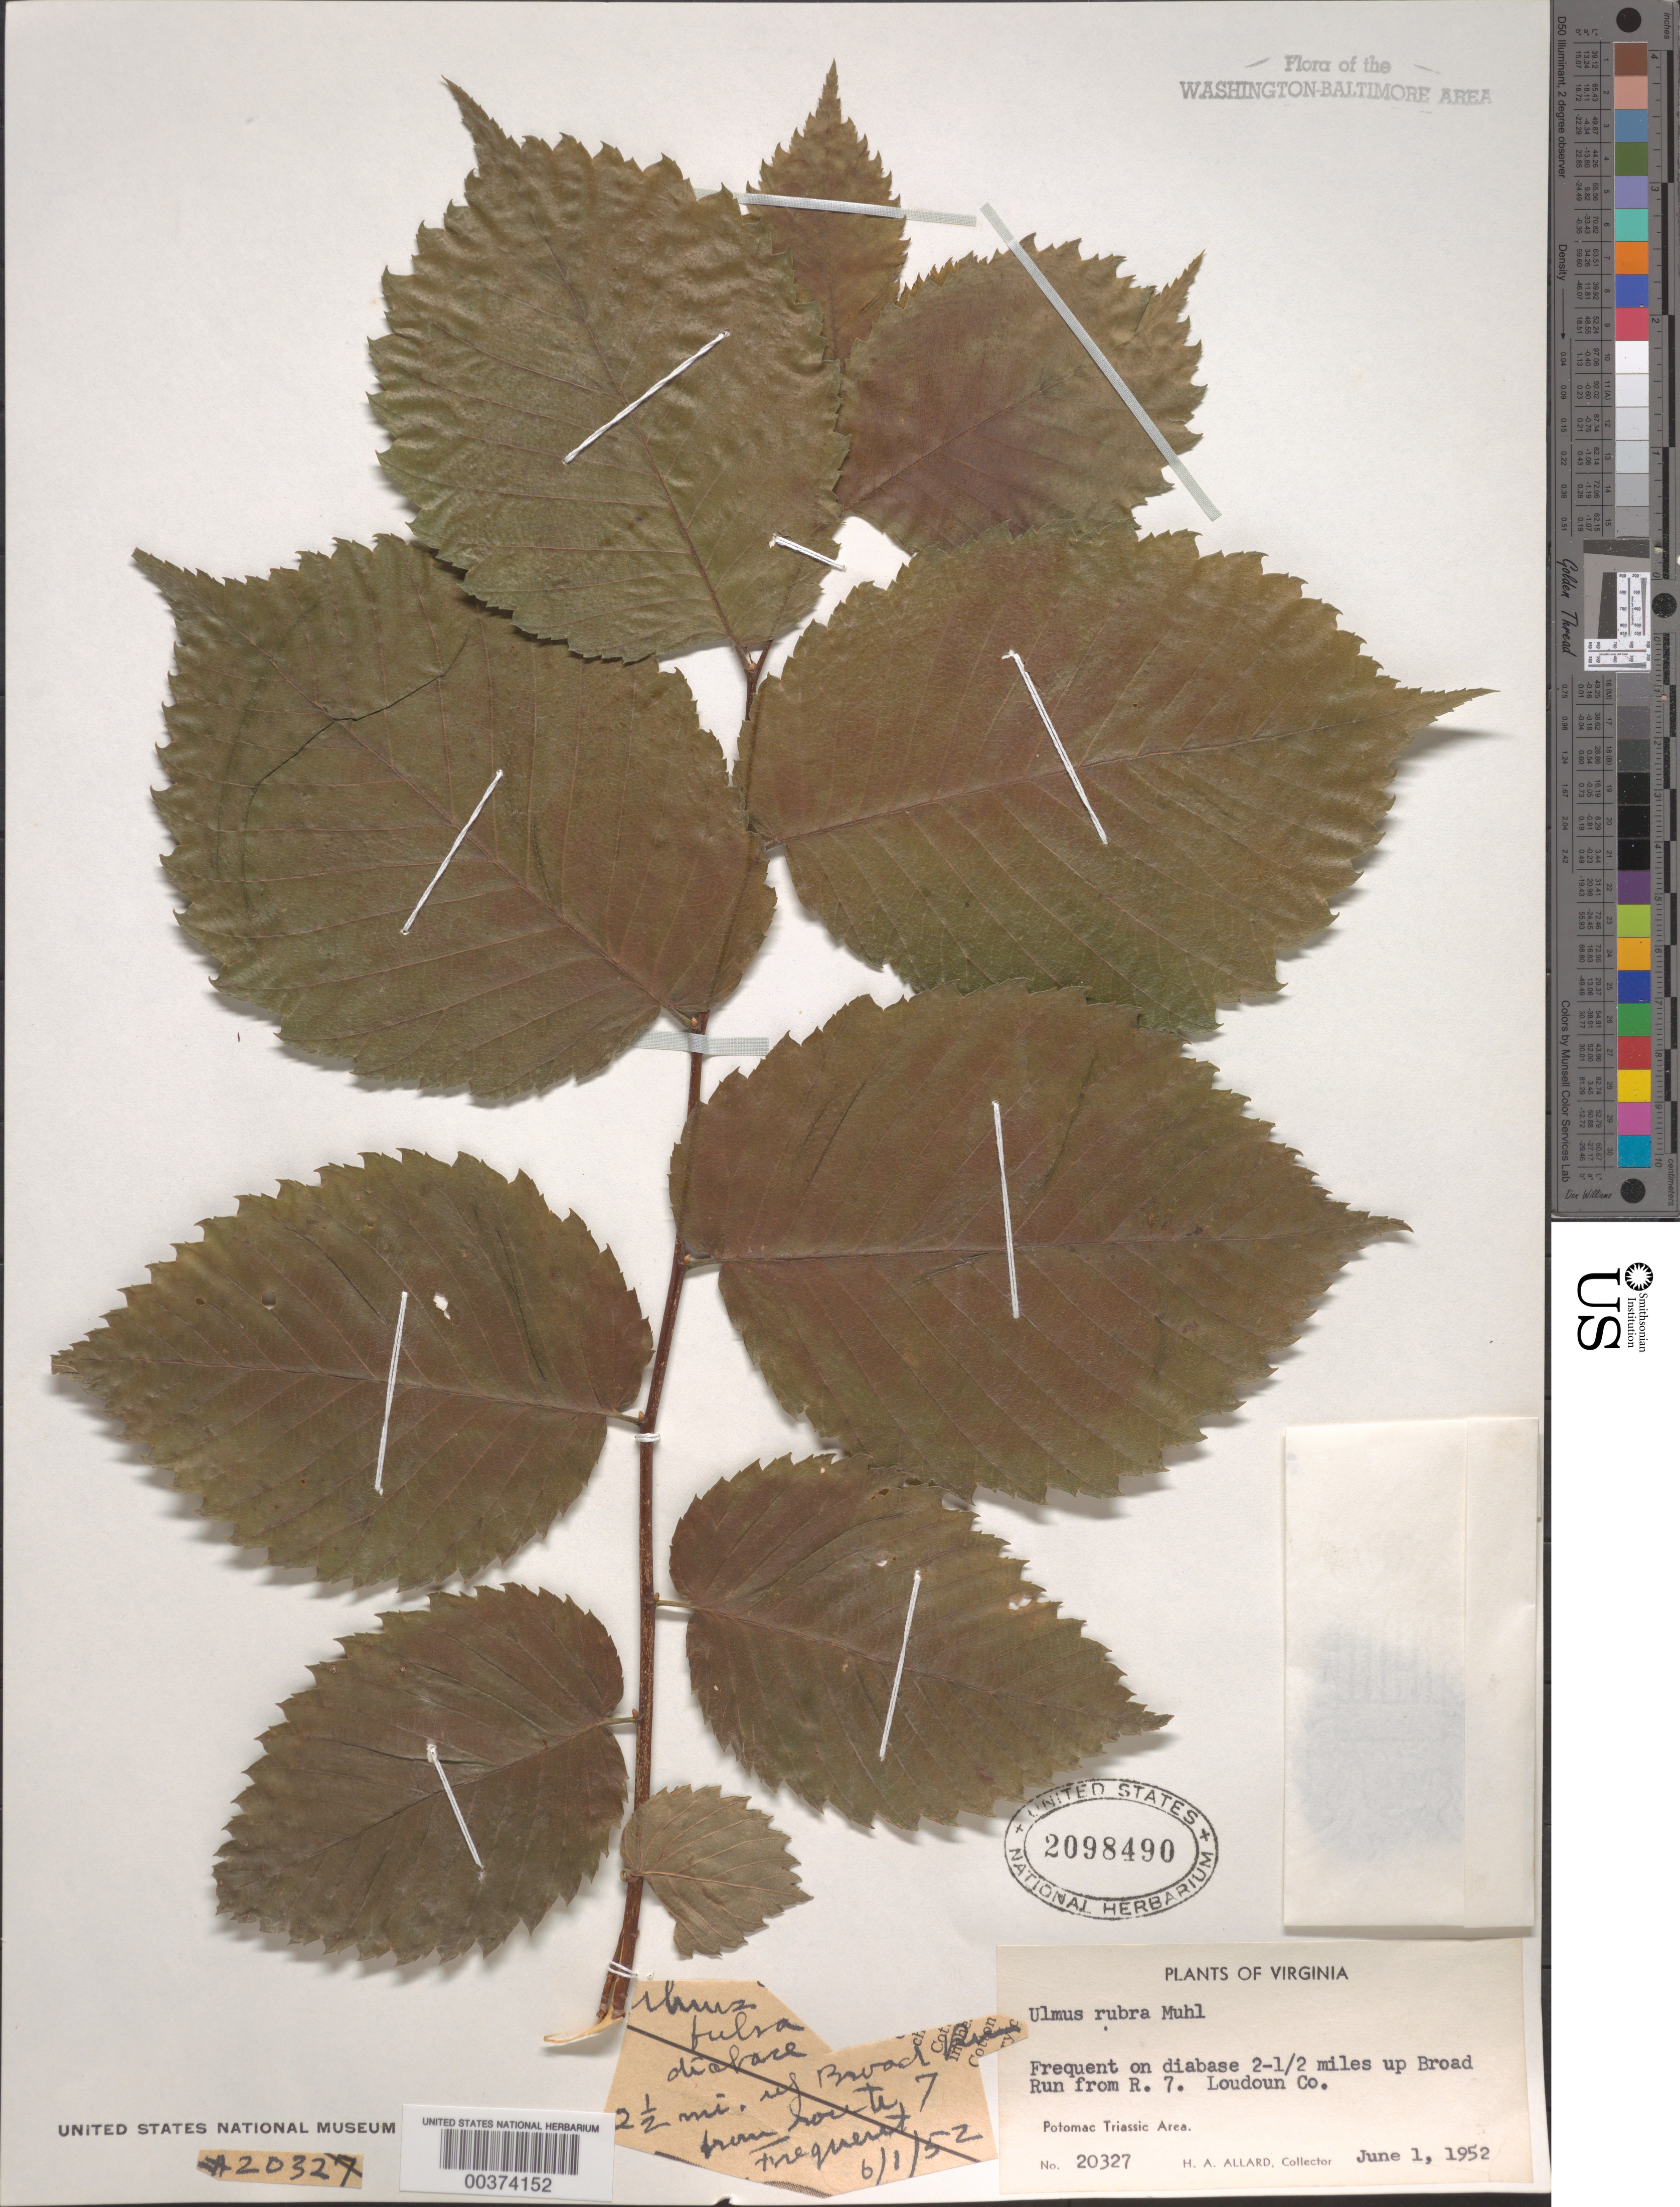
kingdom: Plantae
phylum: Tracheophyta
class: Magnoliopsida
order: Rosales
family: Ulmaceae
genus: Ulmus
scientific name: Ulmus rubra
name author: Muhl.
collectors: H. A. Allard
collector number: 20327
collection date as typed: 01 Jun 1952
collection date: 1952-06-01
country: United States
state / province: Virginia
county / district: Loudoun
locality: Upstream from Route 7 on Broad Run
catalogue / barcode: US 2098490